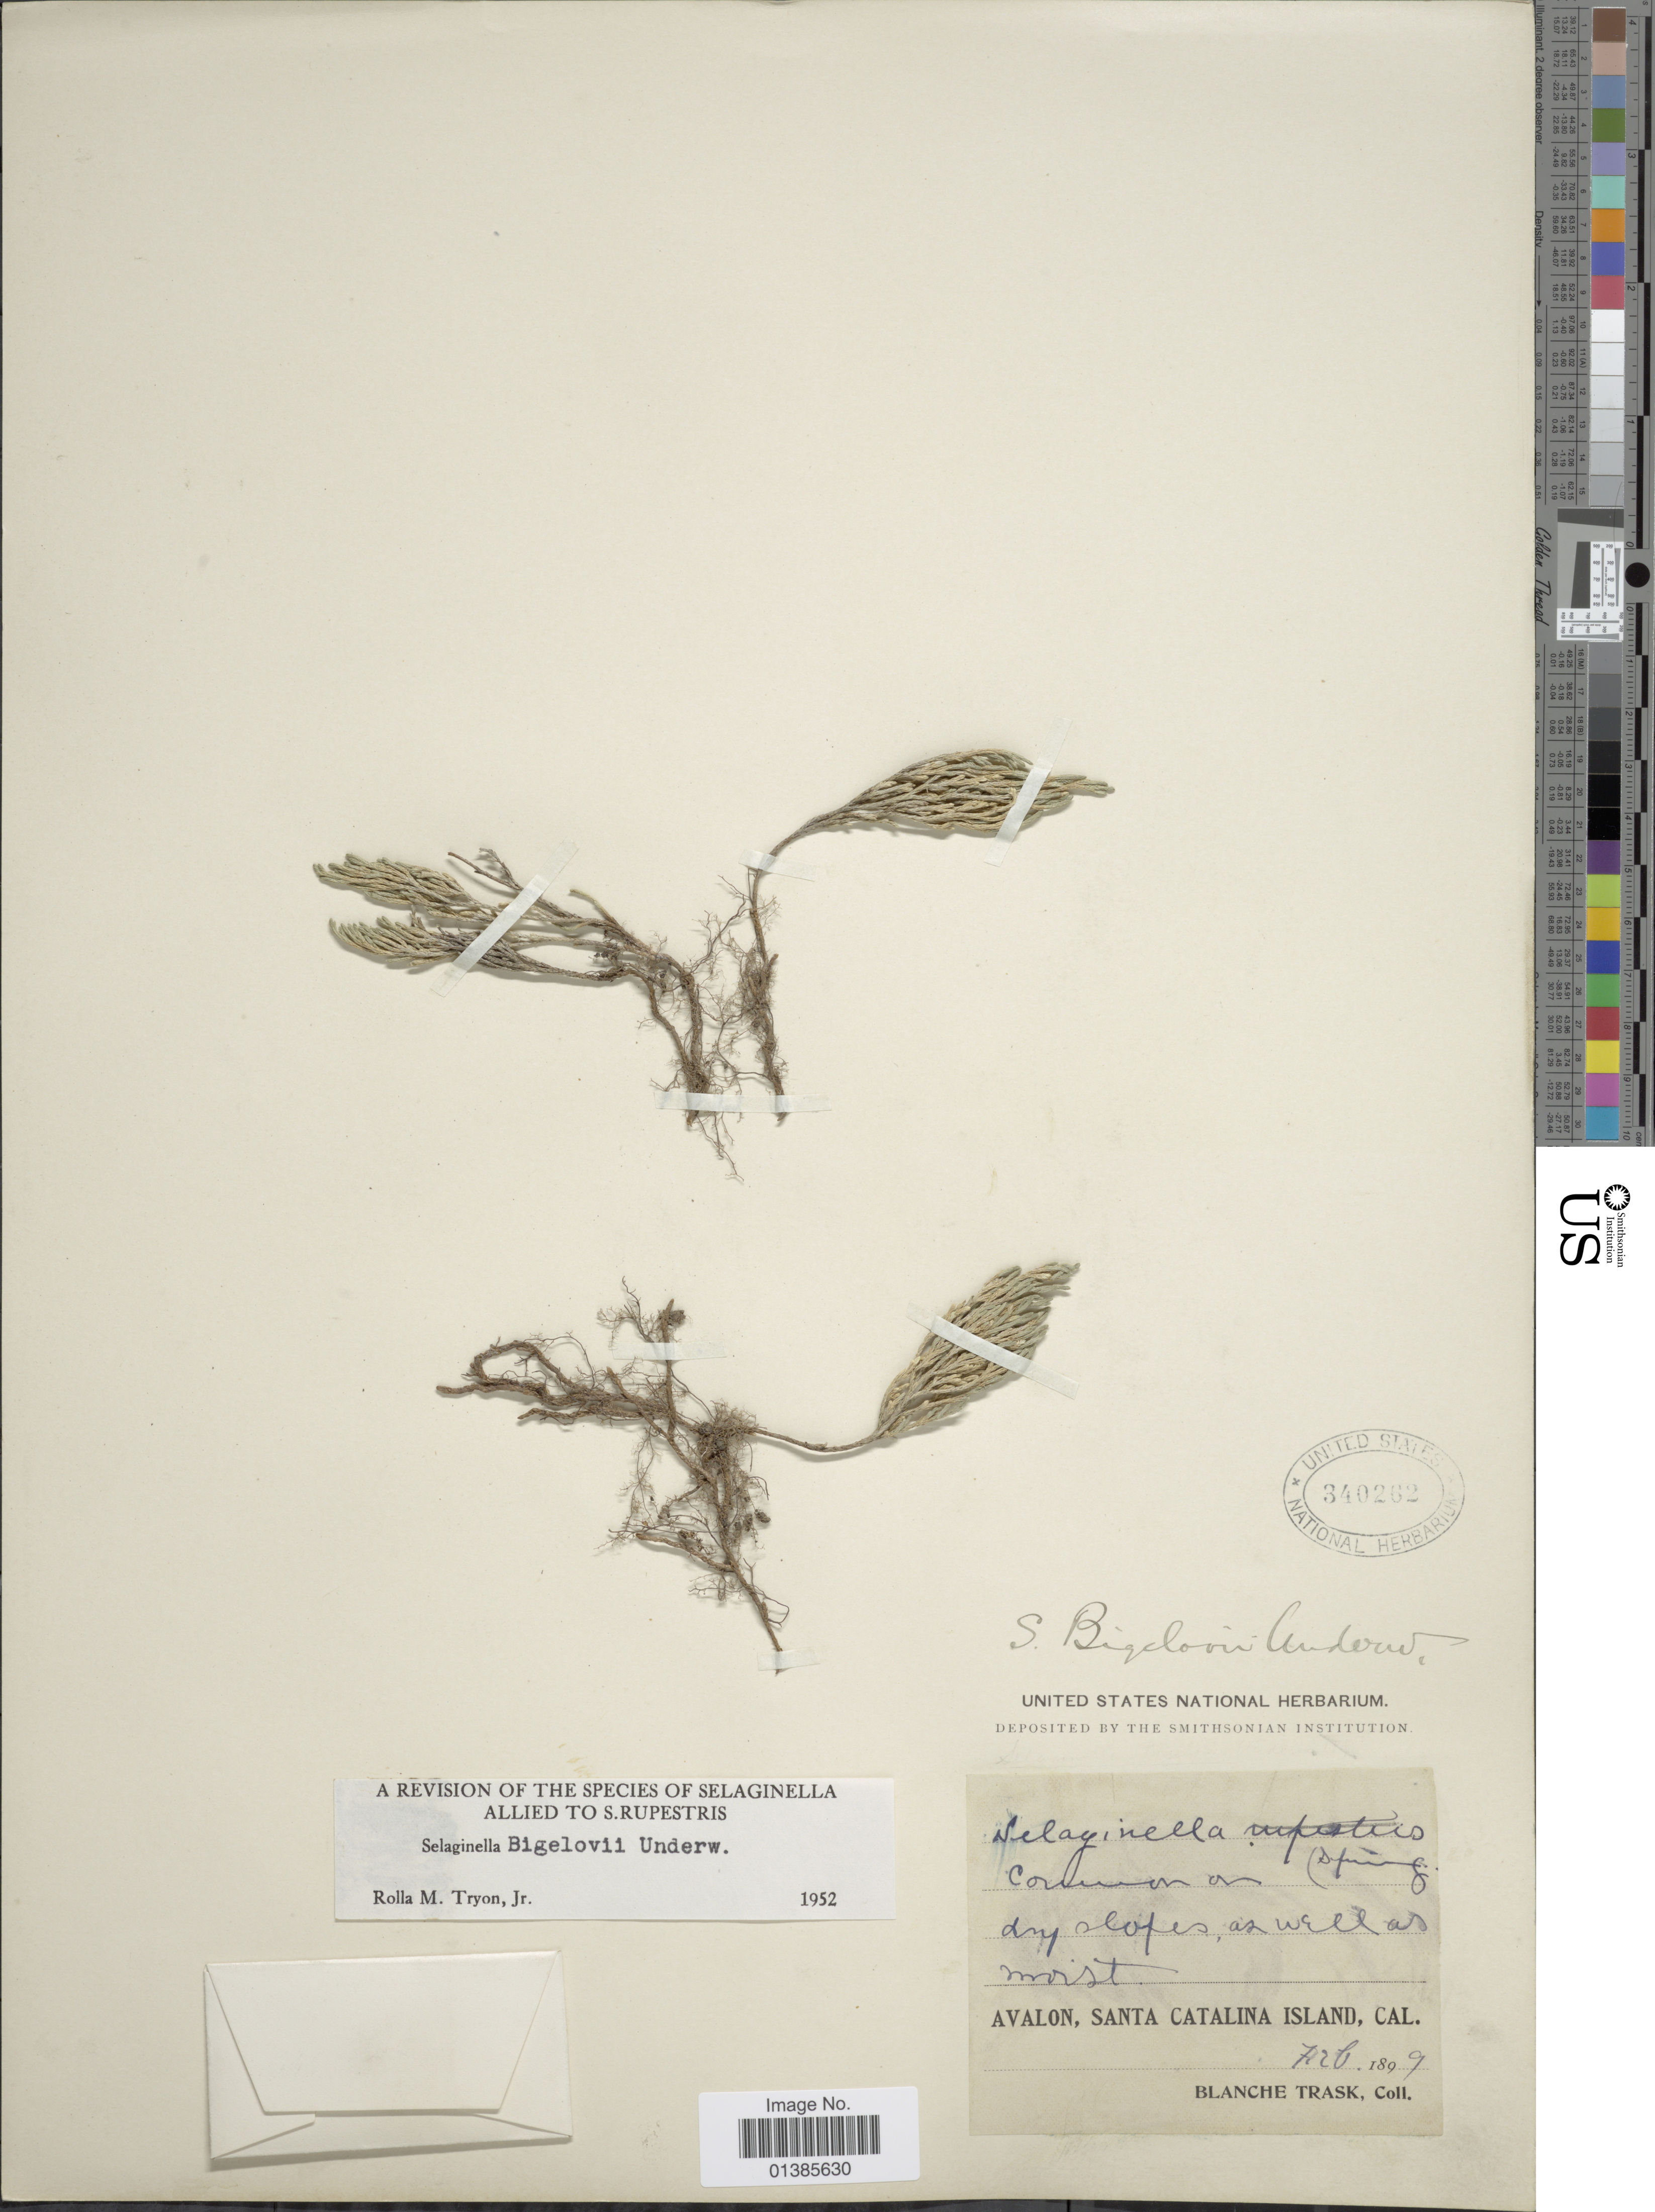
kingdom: Plantae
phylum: Tracheophyta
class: Lycopodiopsida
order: Selaginellales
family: Selaginellaceae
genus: Selaginella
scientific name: Selaginella bigelovii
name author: Underw.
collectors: B. Trask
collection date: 1899-02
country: United States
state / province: California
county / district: Los Angeles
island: Santa Catalina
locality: Avalon, Santa Catalina Island.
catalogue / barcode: US 340262